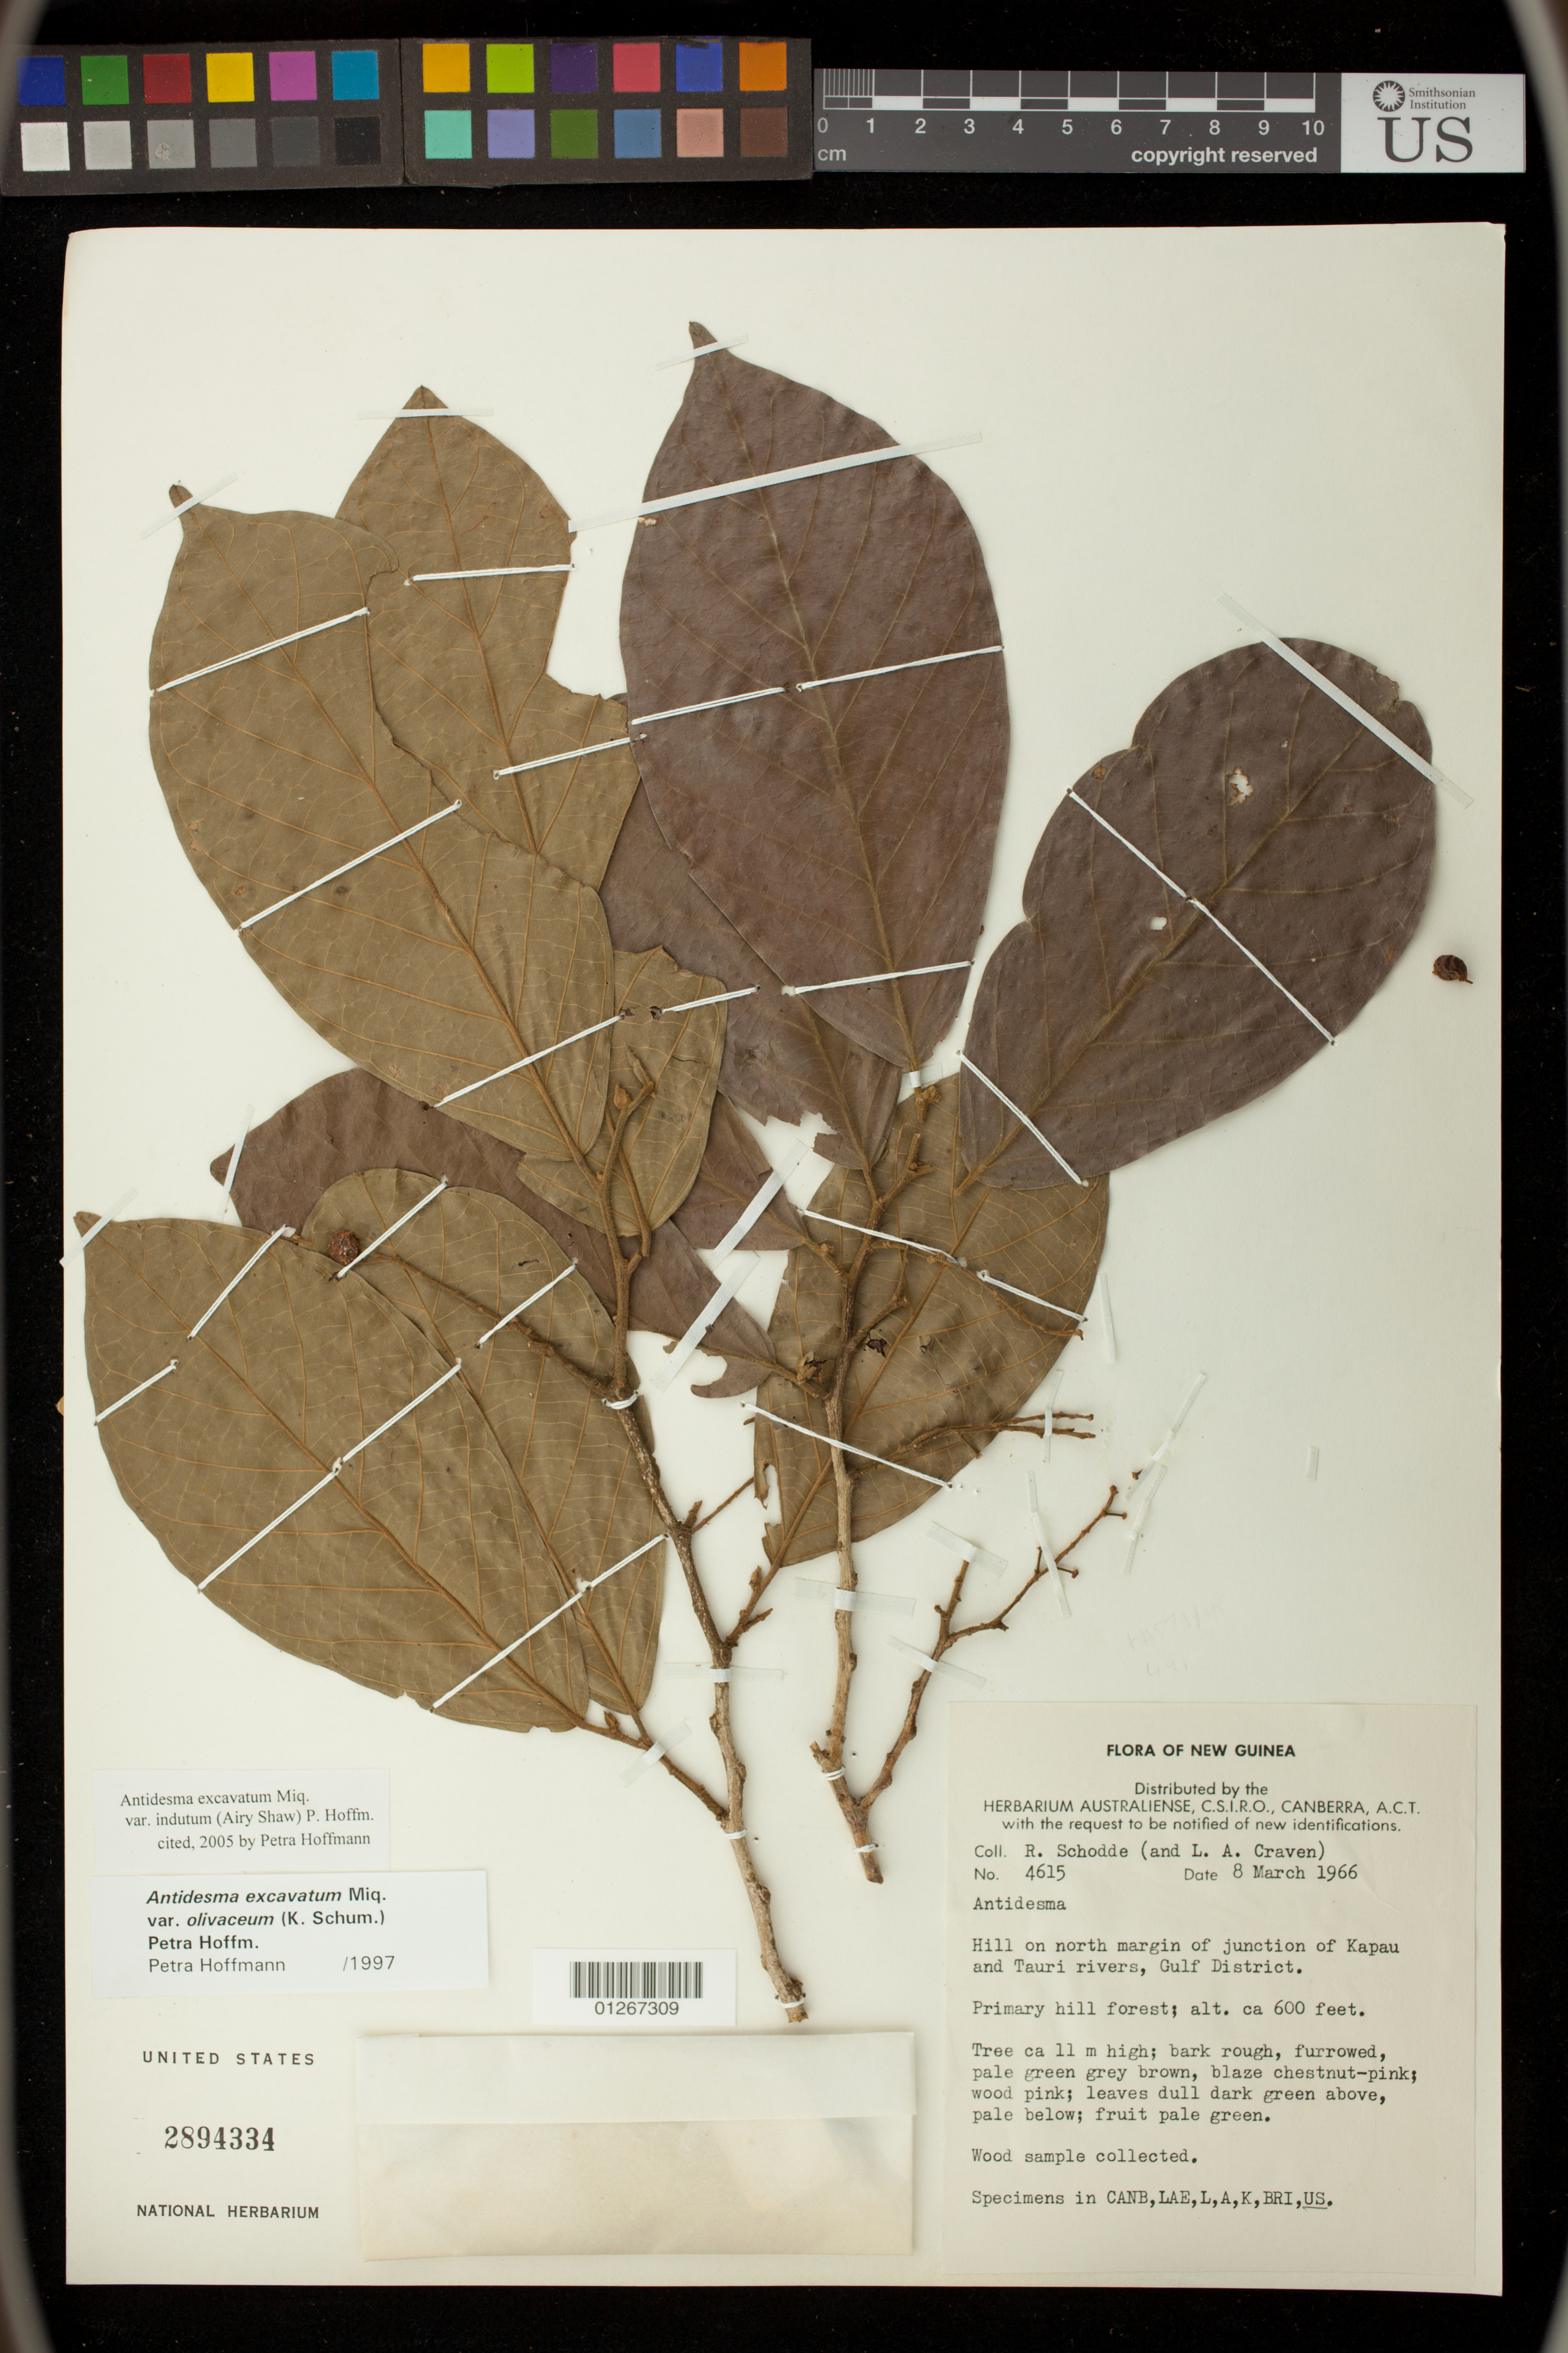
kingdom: Plantae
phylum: Tracheophyta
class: Magnoliopsida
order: Malpighiales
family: Phyllanthaceae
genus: Antidesma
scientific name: Antidesma excavatum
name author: Miq.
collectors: R. Schodde & L. A. Craven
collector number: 4615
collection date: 1966-03-08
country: Papua New Guinea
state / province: Gulf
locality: Hill on north margin of junction of Kapau and Tauri rivers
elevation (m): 183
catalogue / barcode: US 2894334